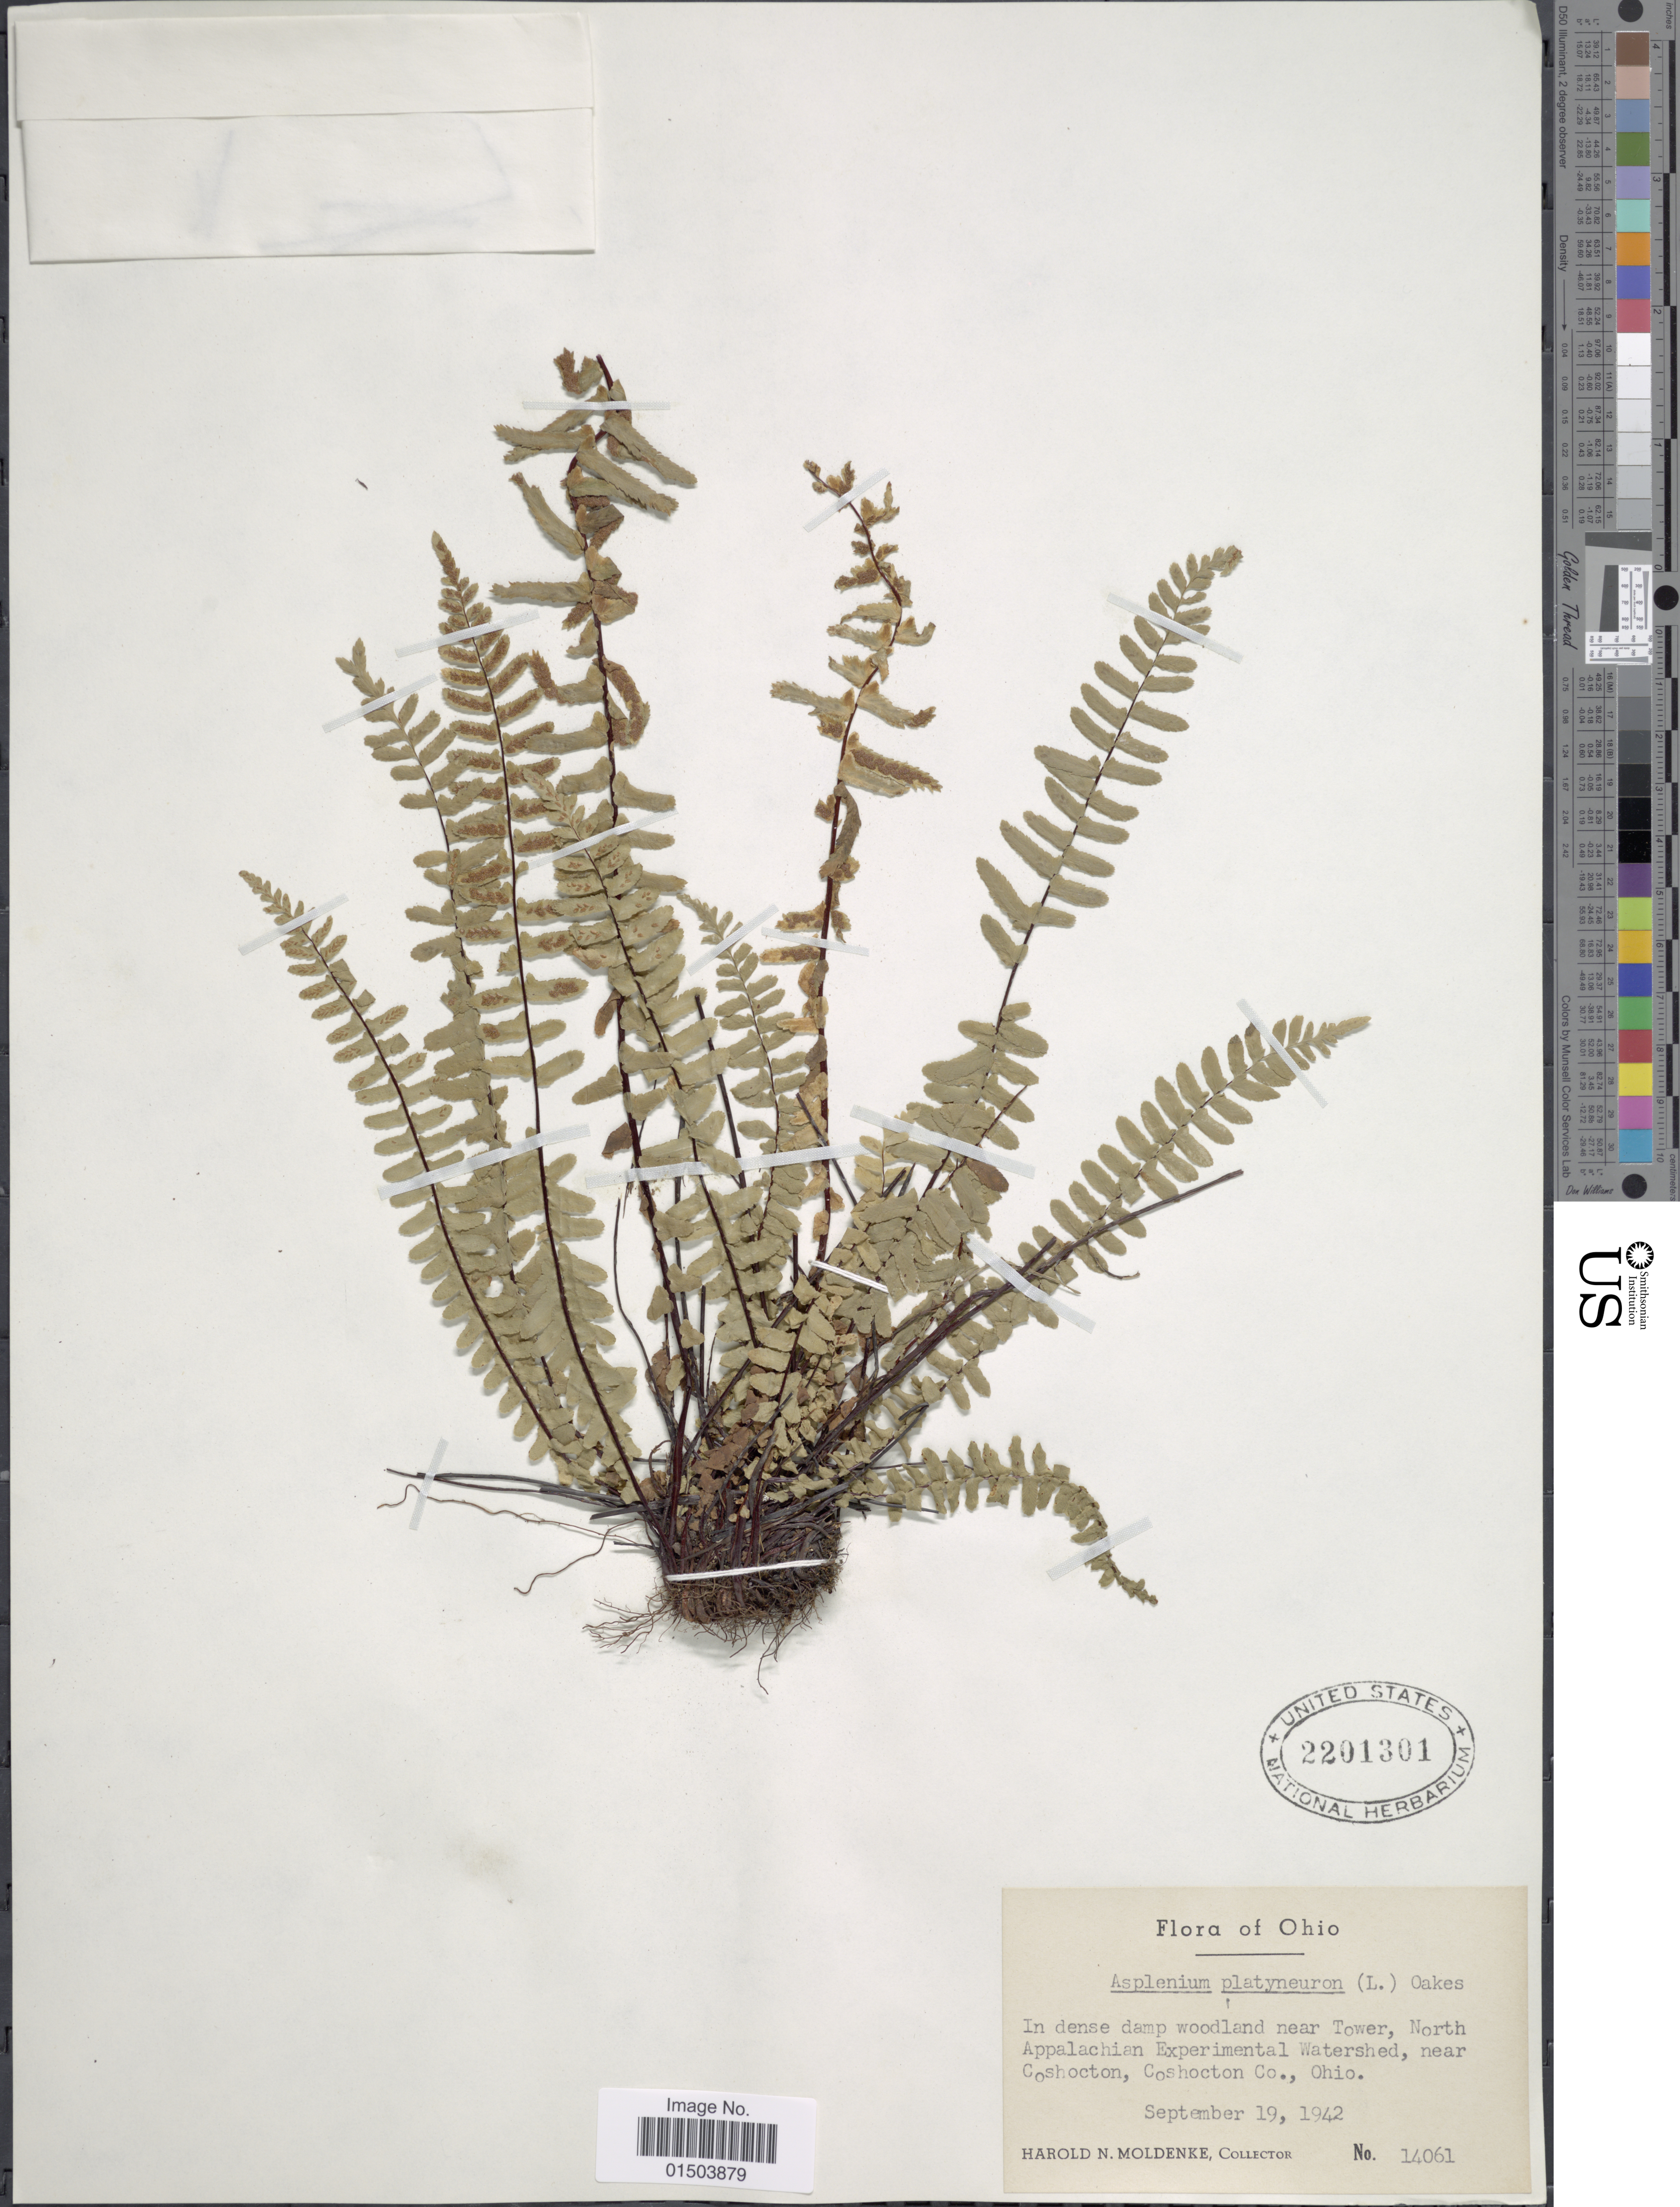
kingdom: Plantae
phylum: Tracheophyta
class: Polypodiopsida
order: Polypodiales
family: Aspleniaceae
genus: Asplenium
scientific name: Asplenium platyneuron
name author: (L.) Britton, Stearns & Poggenb.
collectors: H. N. Moldenke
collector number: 14061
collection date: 1942-09-19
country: United States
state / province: Ohio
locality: In dense damp woodland near Tower, North Appalachian Experimental Watershed, near Coshocton, Coshocton Co.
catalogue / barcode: US 2201301